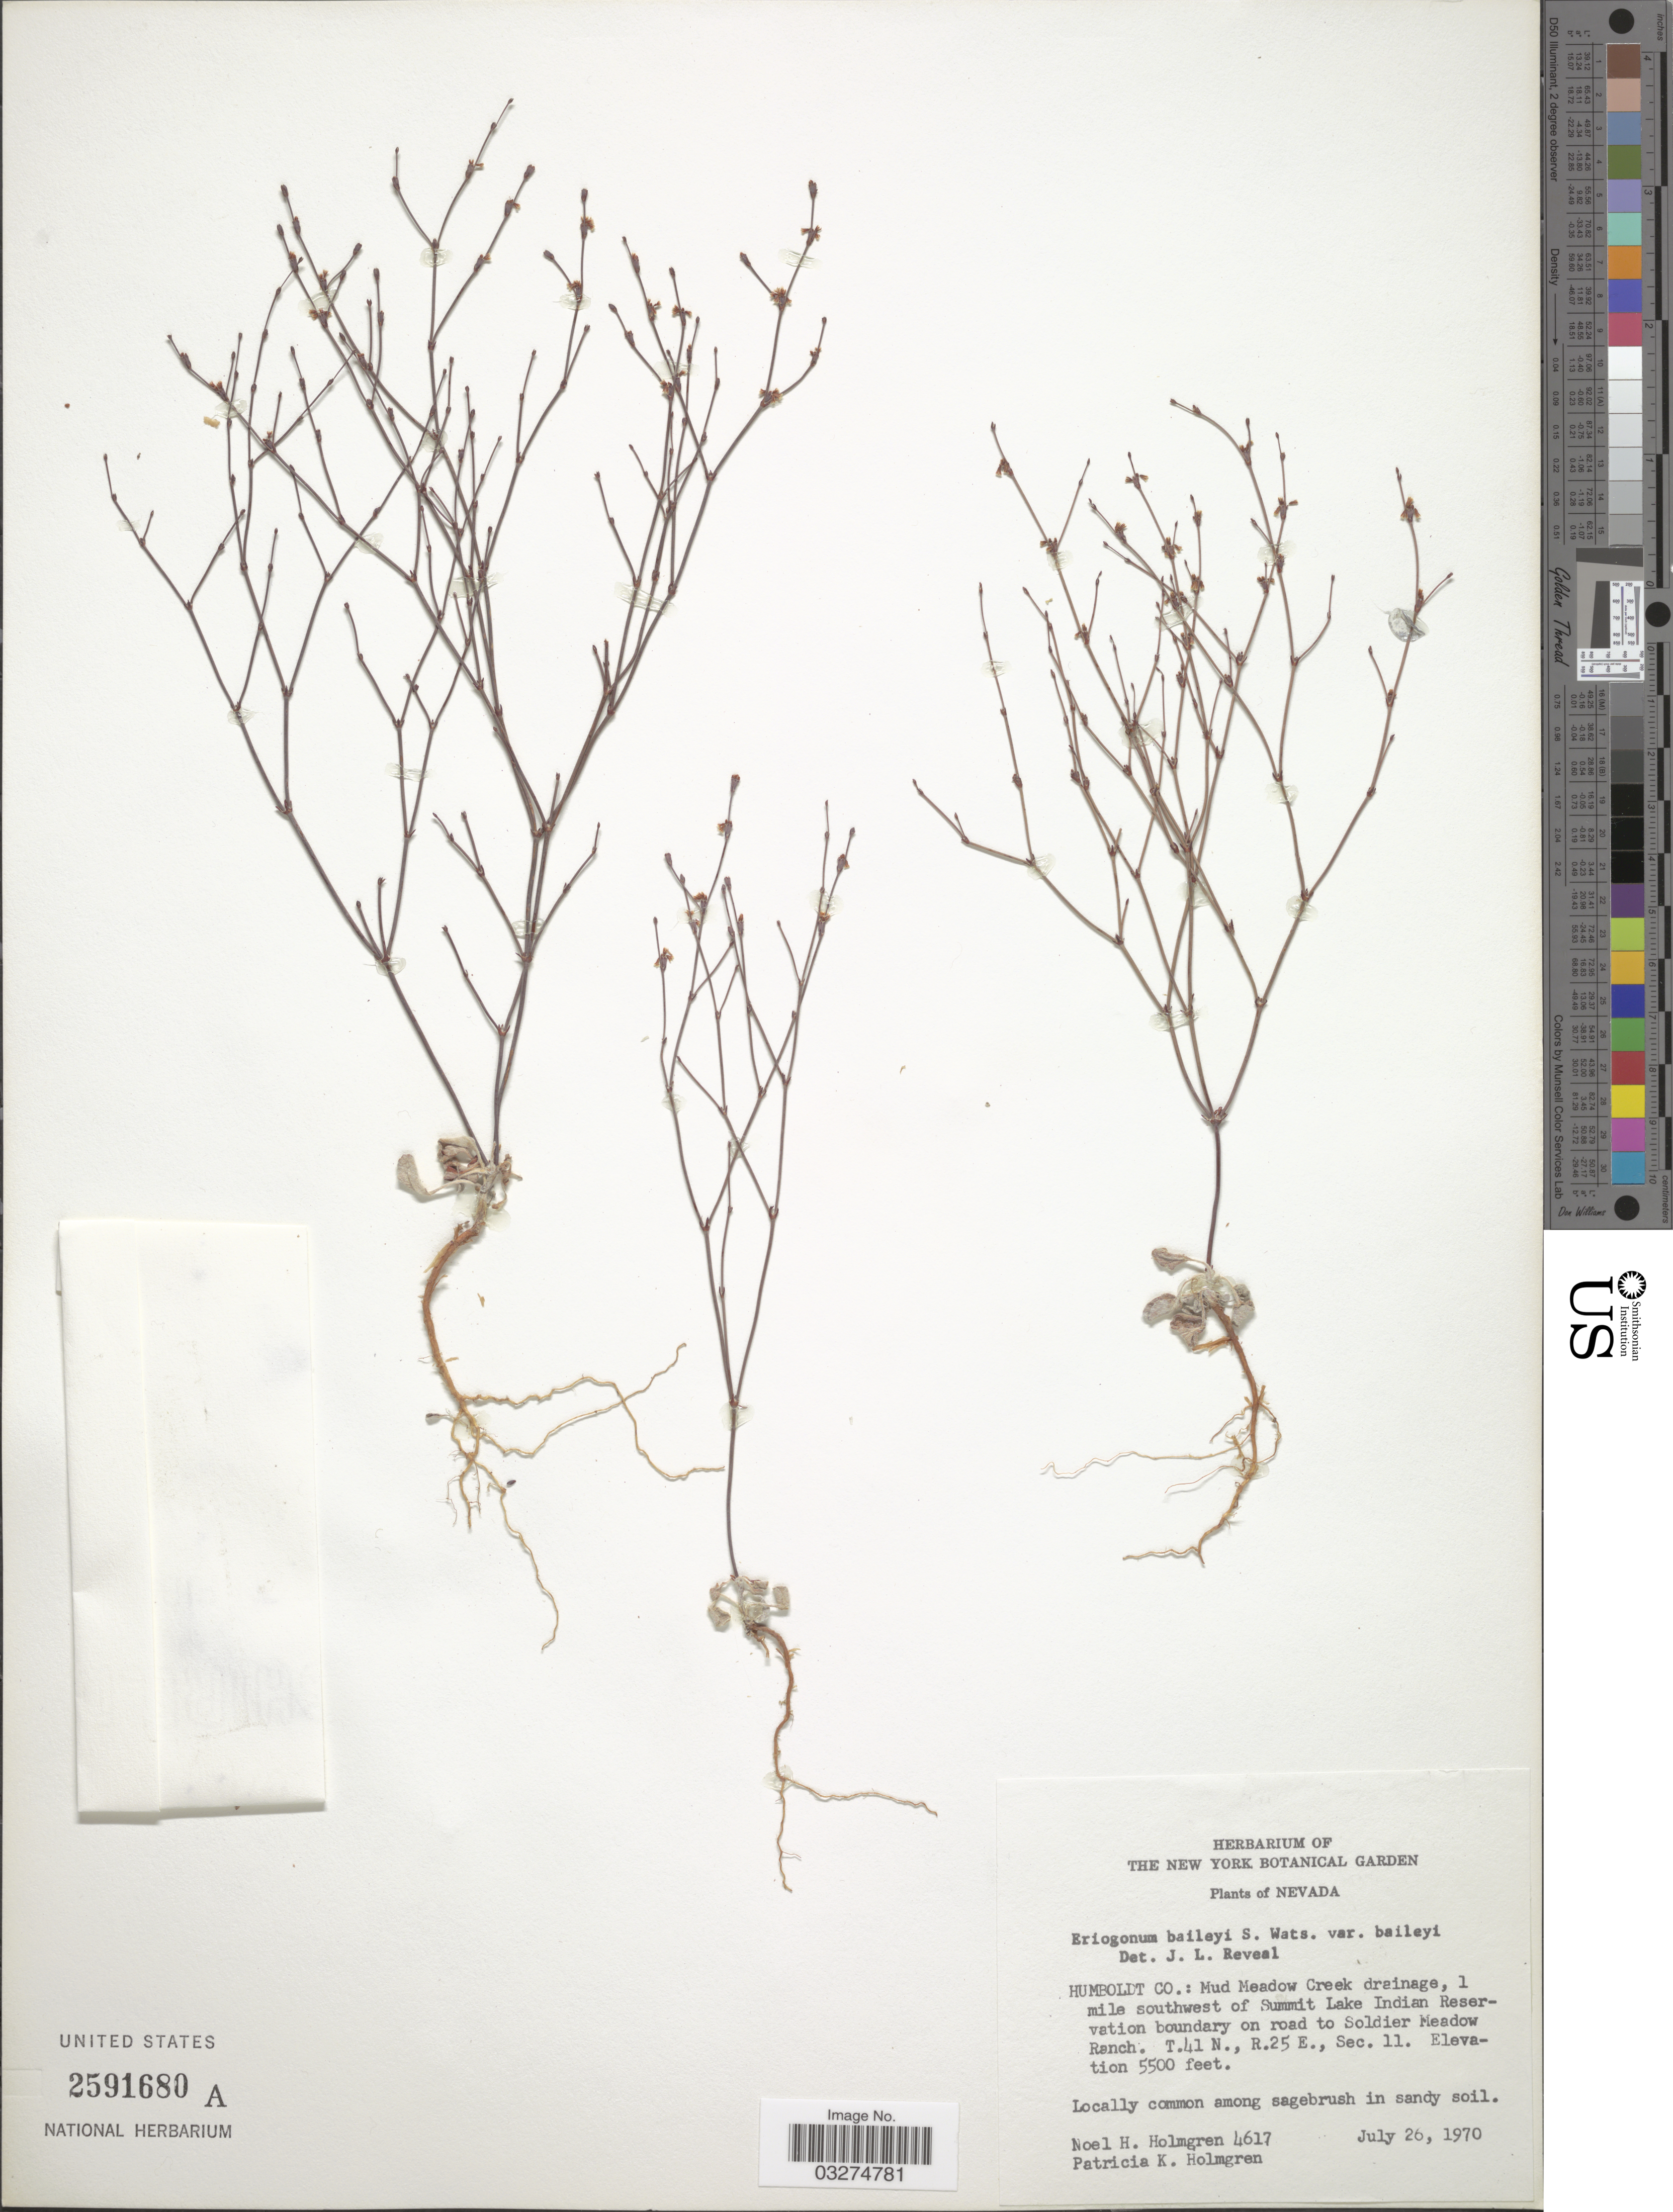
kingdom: Plantae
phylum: Tracheophyta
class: Magnoliopsida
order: Caryophyllales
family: Polygonaceae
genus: Eriogonum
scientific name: Eriogonum baileyi var. baileyi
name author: S. Watson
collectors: N. H. Holmgren & P. K. Holmgren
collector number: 4617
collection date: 1970-07-26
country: United States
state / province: Nevada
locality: Humboldt Co.: Mud Meadow Creek drainage, 1 mile southwest of Summit Lake Indian Reservation boundary on road to Soldier Meadow Ranch. T.41 N., R.25 E., Sec. 11.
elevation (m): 1676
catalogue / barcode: US 2591680A